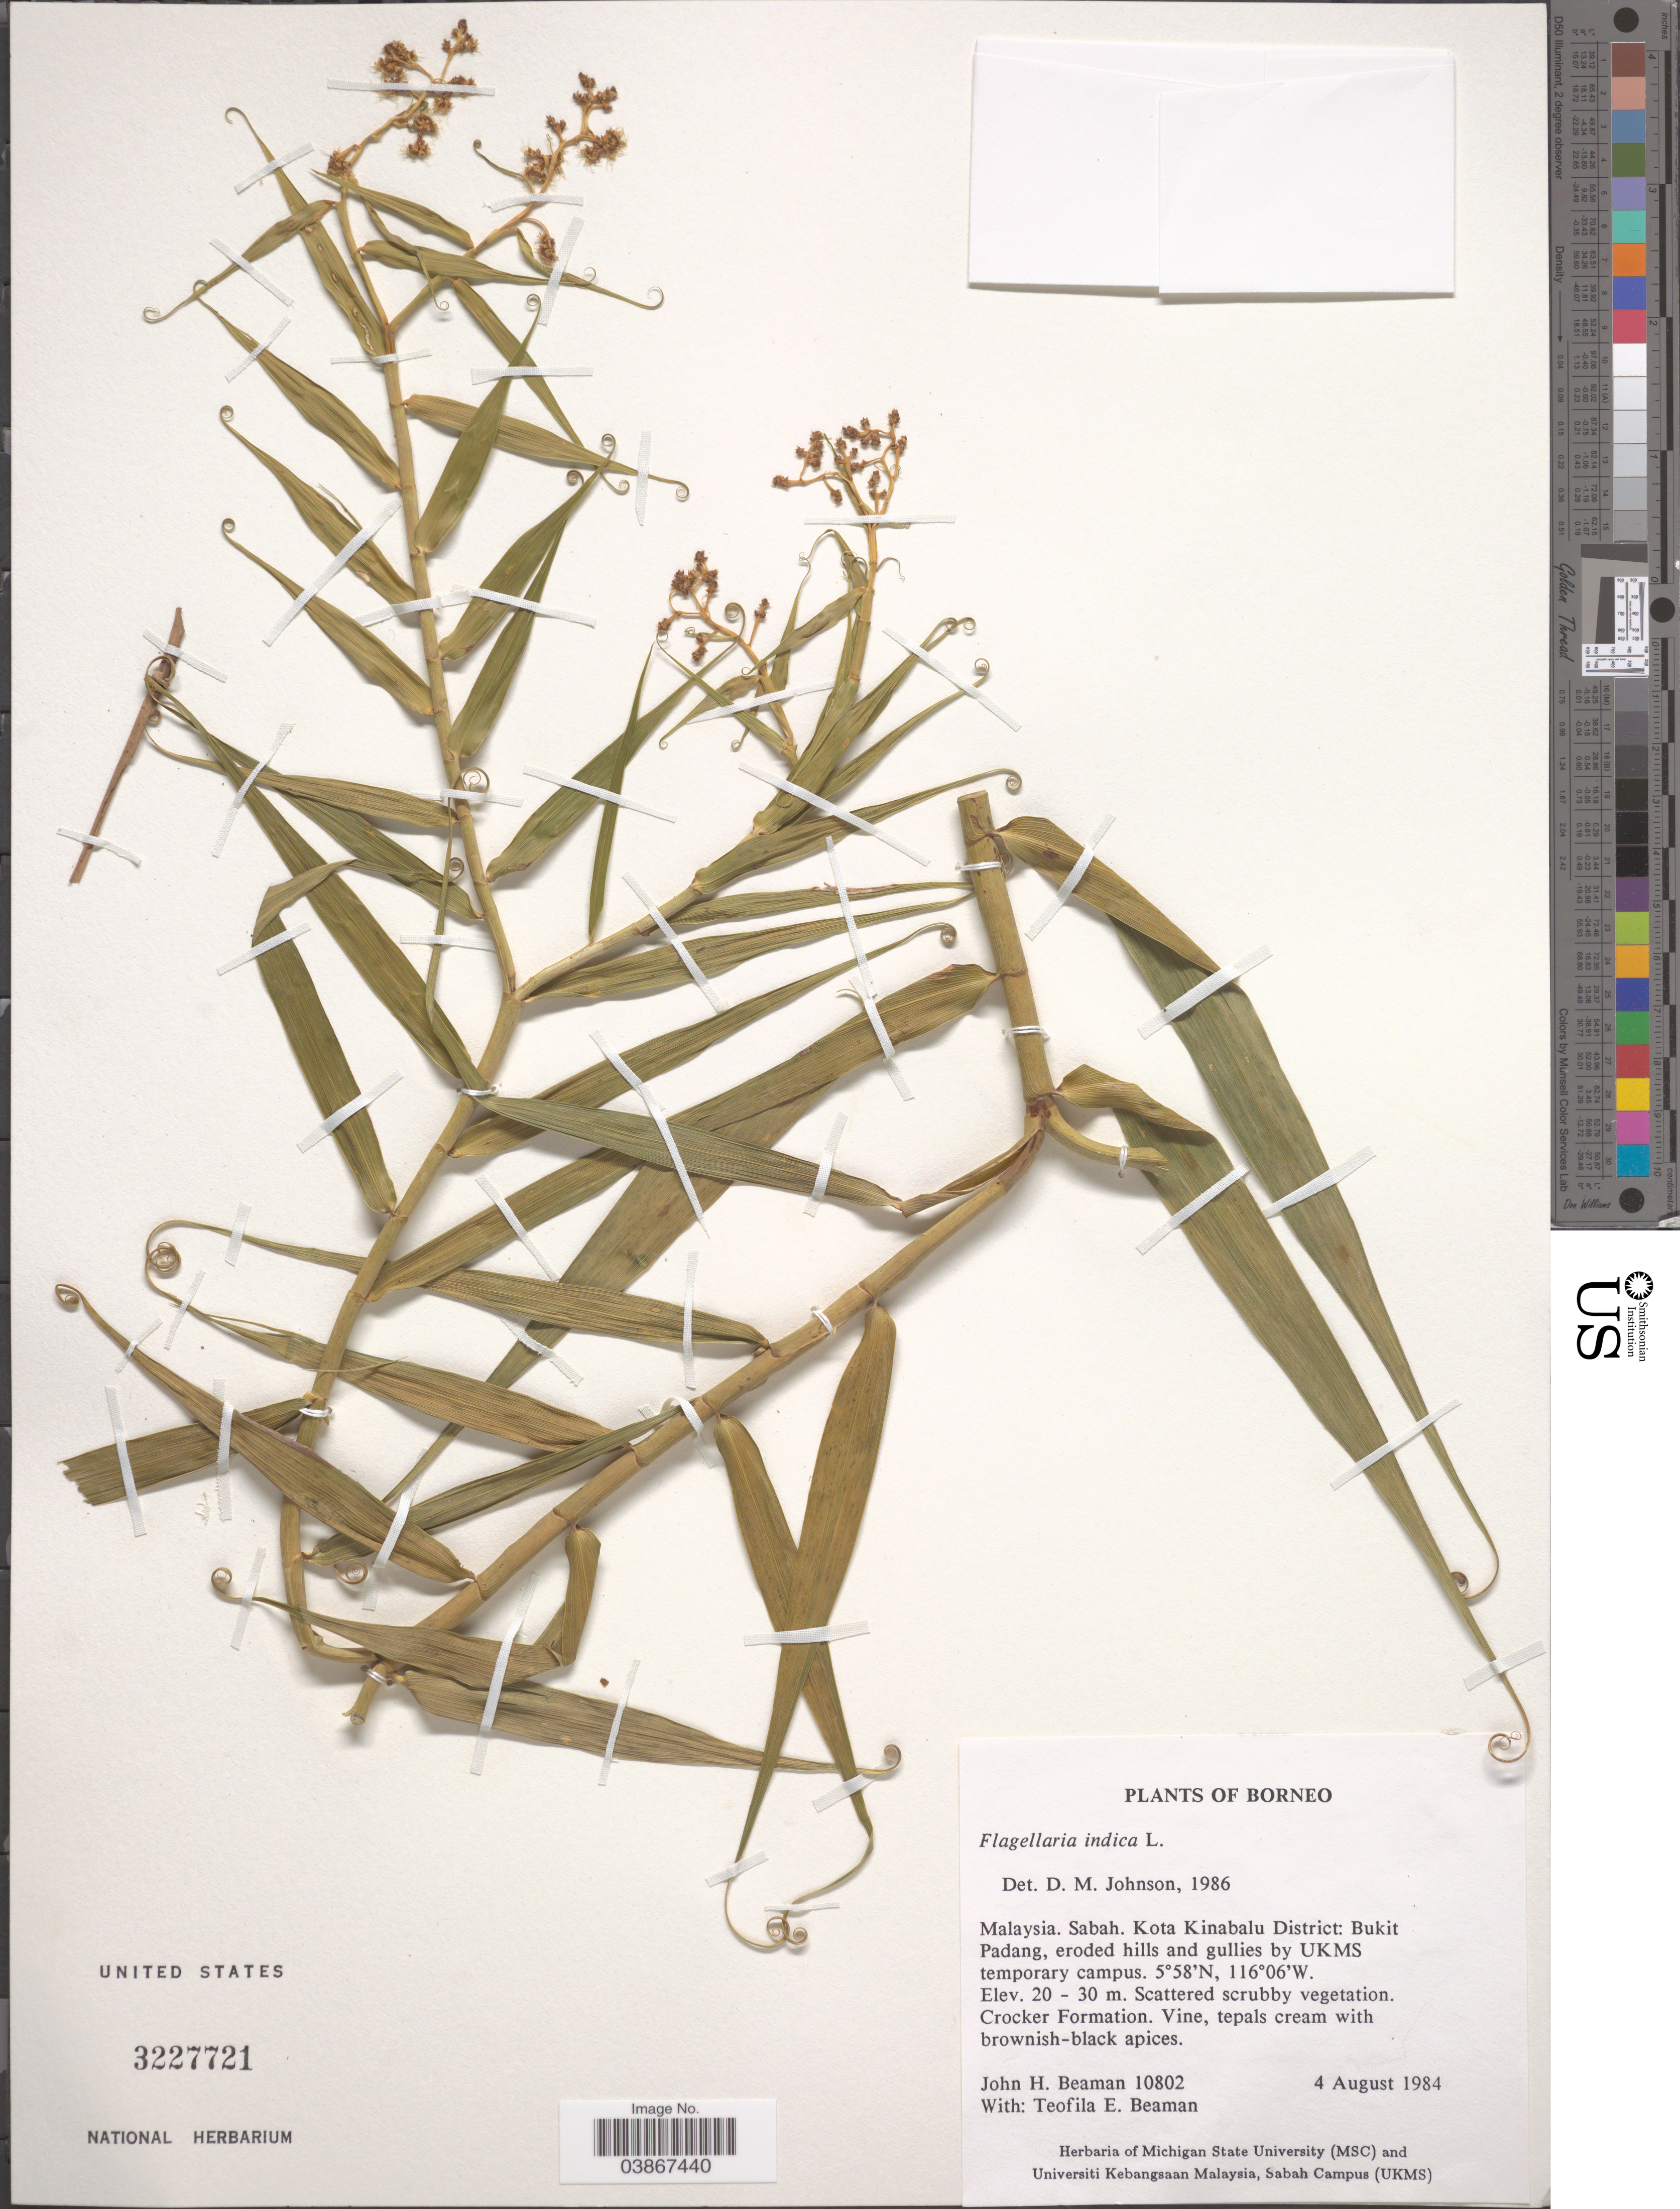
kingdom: Plantae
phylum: Tracheophyta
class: Liliopsida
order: Poales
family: Flagellariaceae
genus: Flagellaria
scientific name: Flagellaria indica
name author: L.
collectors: J. H. Beaman & T. E. Beaman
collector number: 10802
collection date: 1984-08-04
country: Malaysia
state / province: Sabah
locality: Borneo. Kota Kinabalu District; Bukit Padang, eroded hills and gullies by UKMS temporary campus.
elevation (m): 20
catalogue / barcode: US 3227721